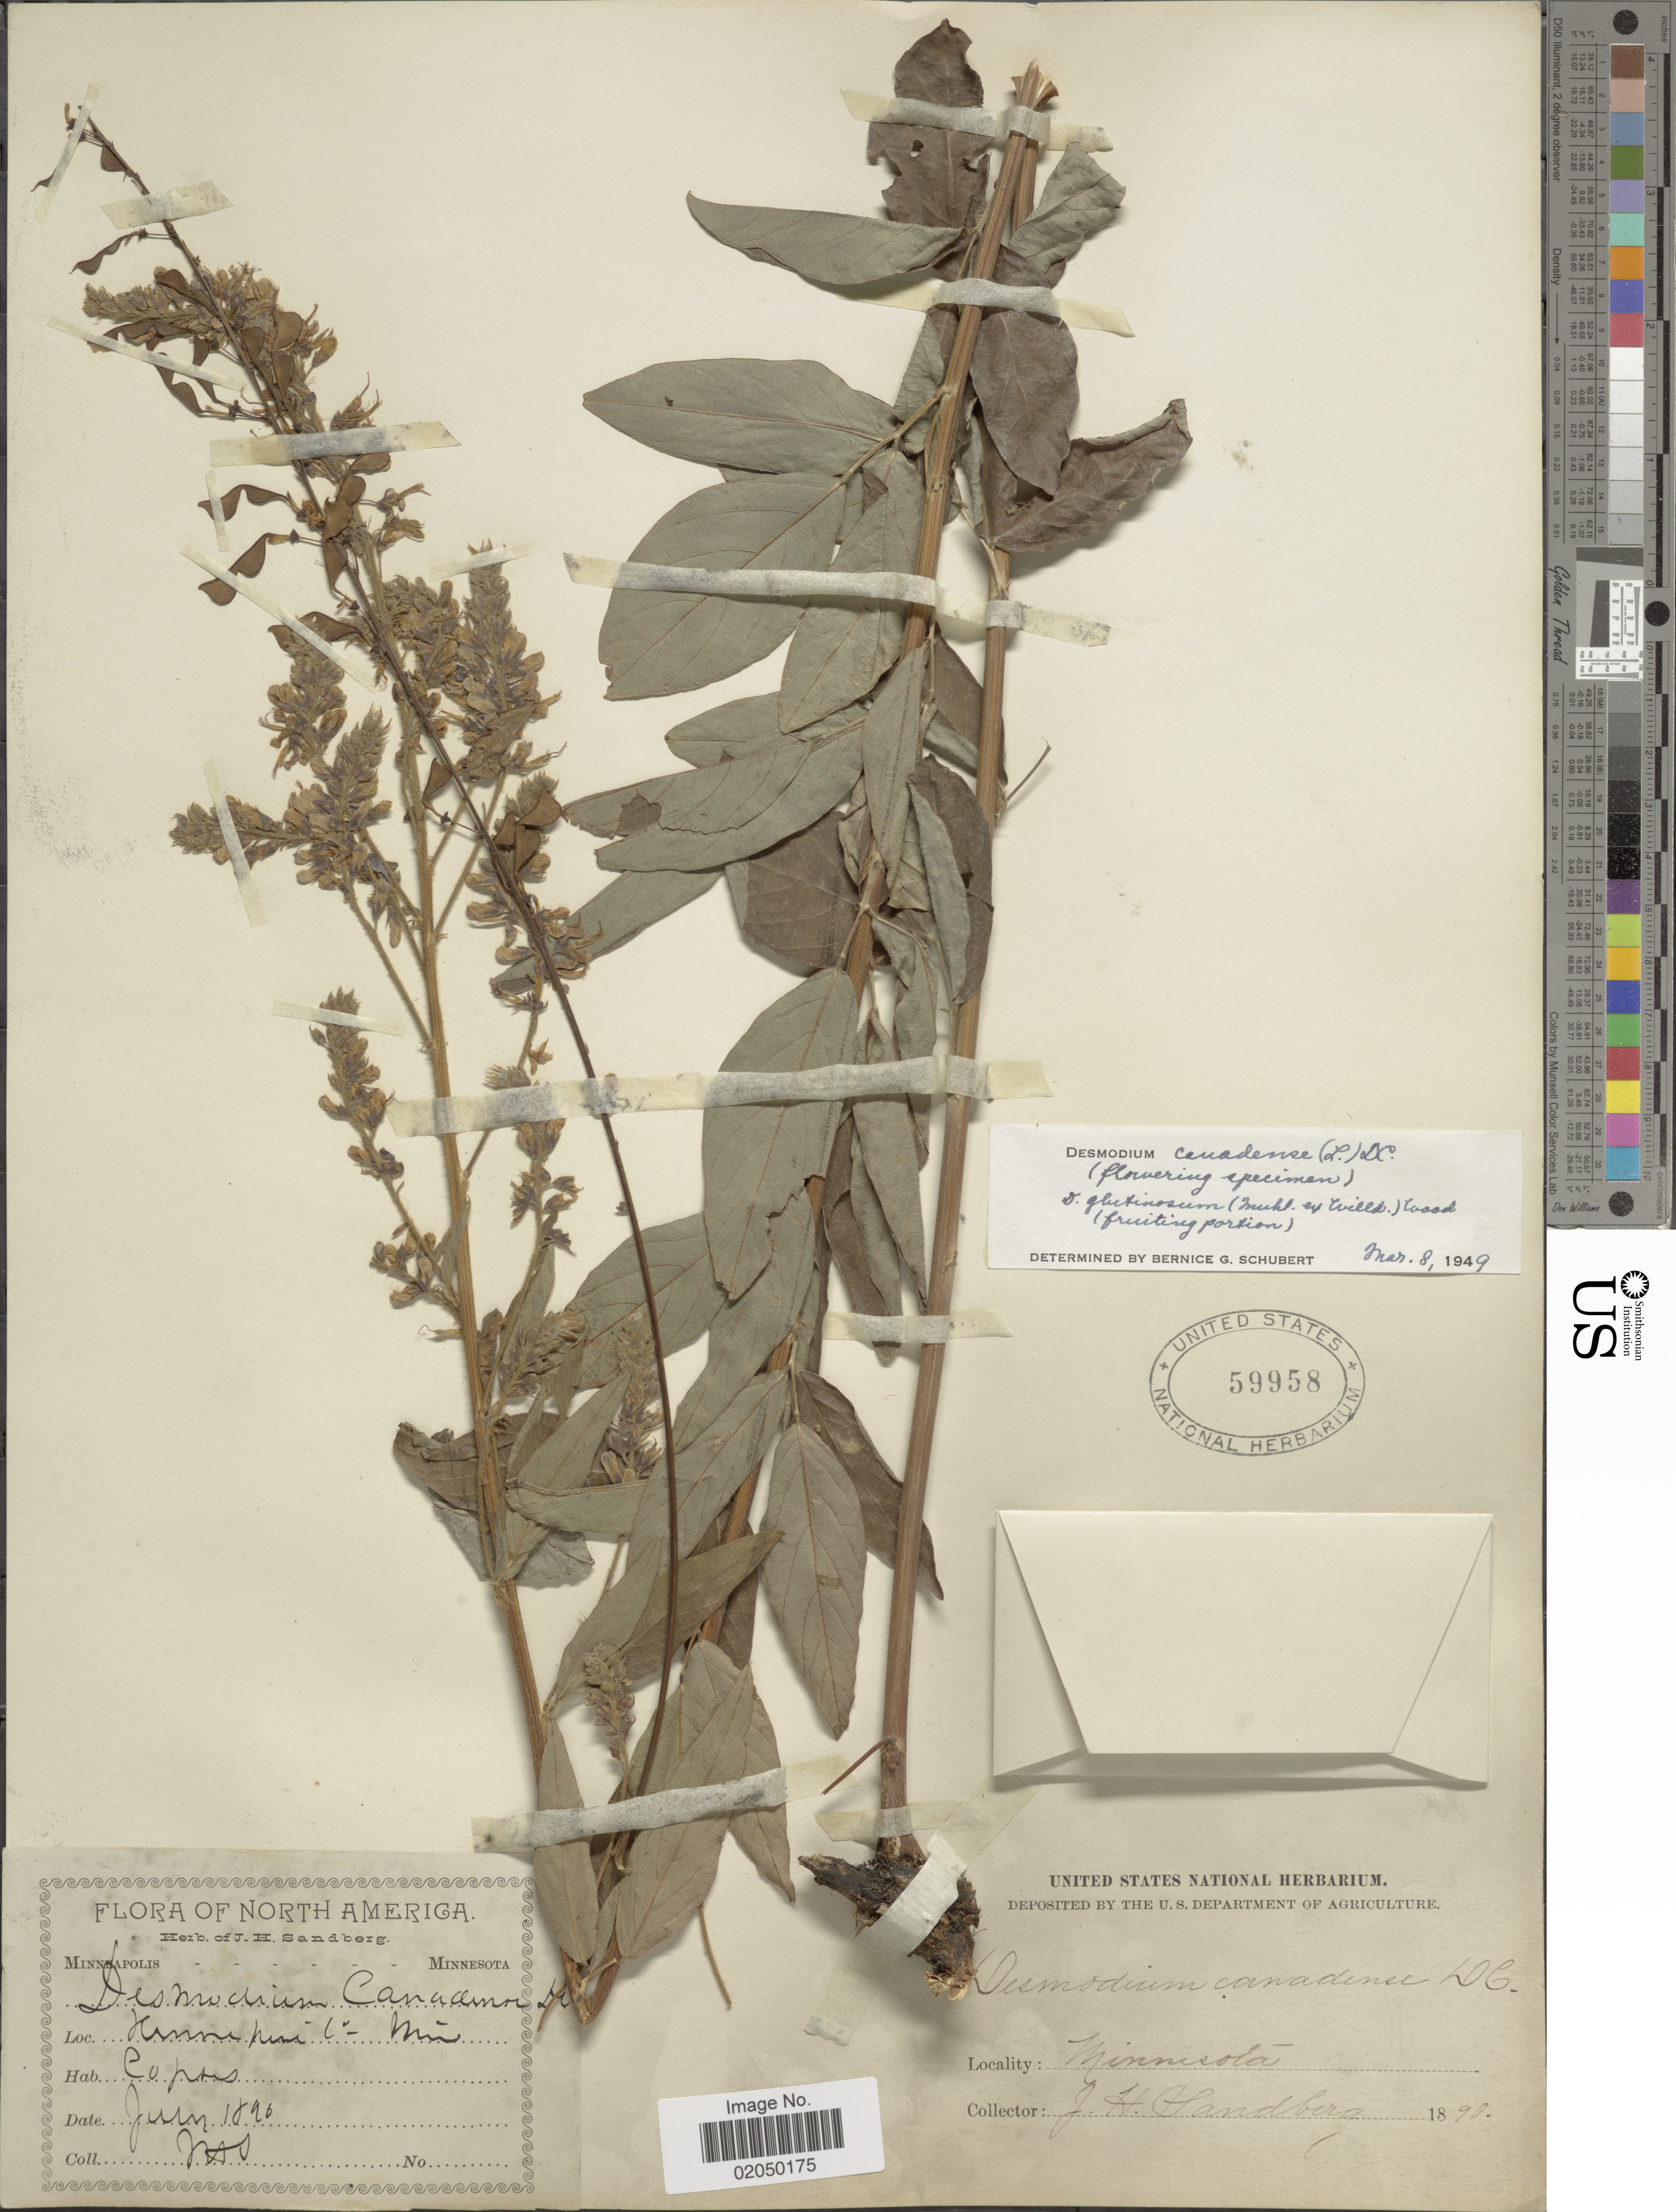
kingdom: Plantae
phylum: Tracheophyta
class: Magnoliopsida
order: Fabales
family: Fabaceae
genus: Desmodium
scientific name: Desmodium canadense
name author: (L.) DC.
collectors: J. H. Sandberg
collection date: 1890-06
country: United States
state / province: Minnesota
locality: Hennepin Co.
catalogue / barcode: US 59958